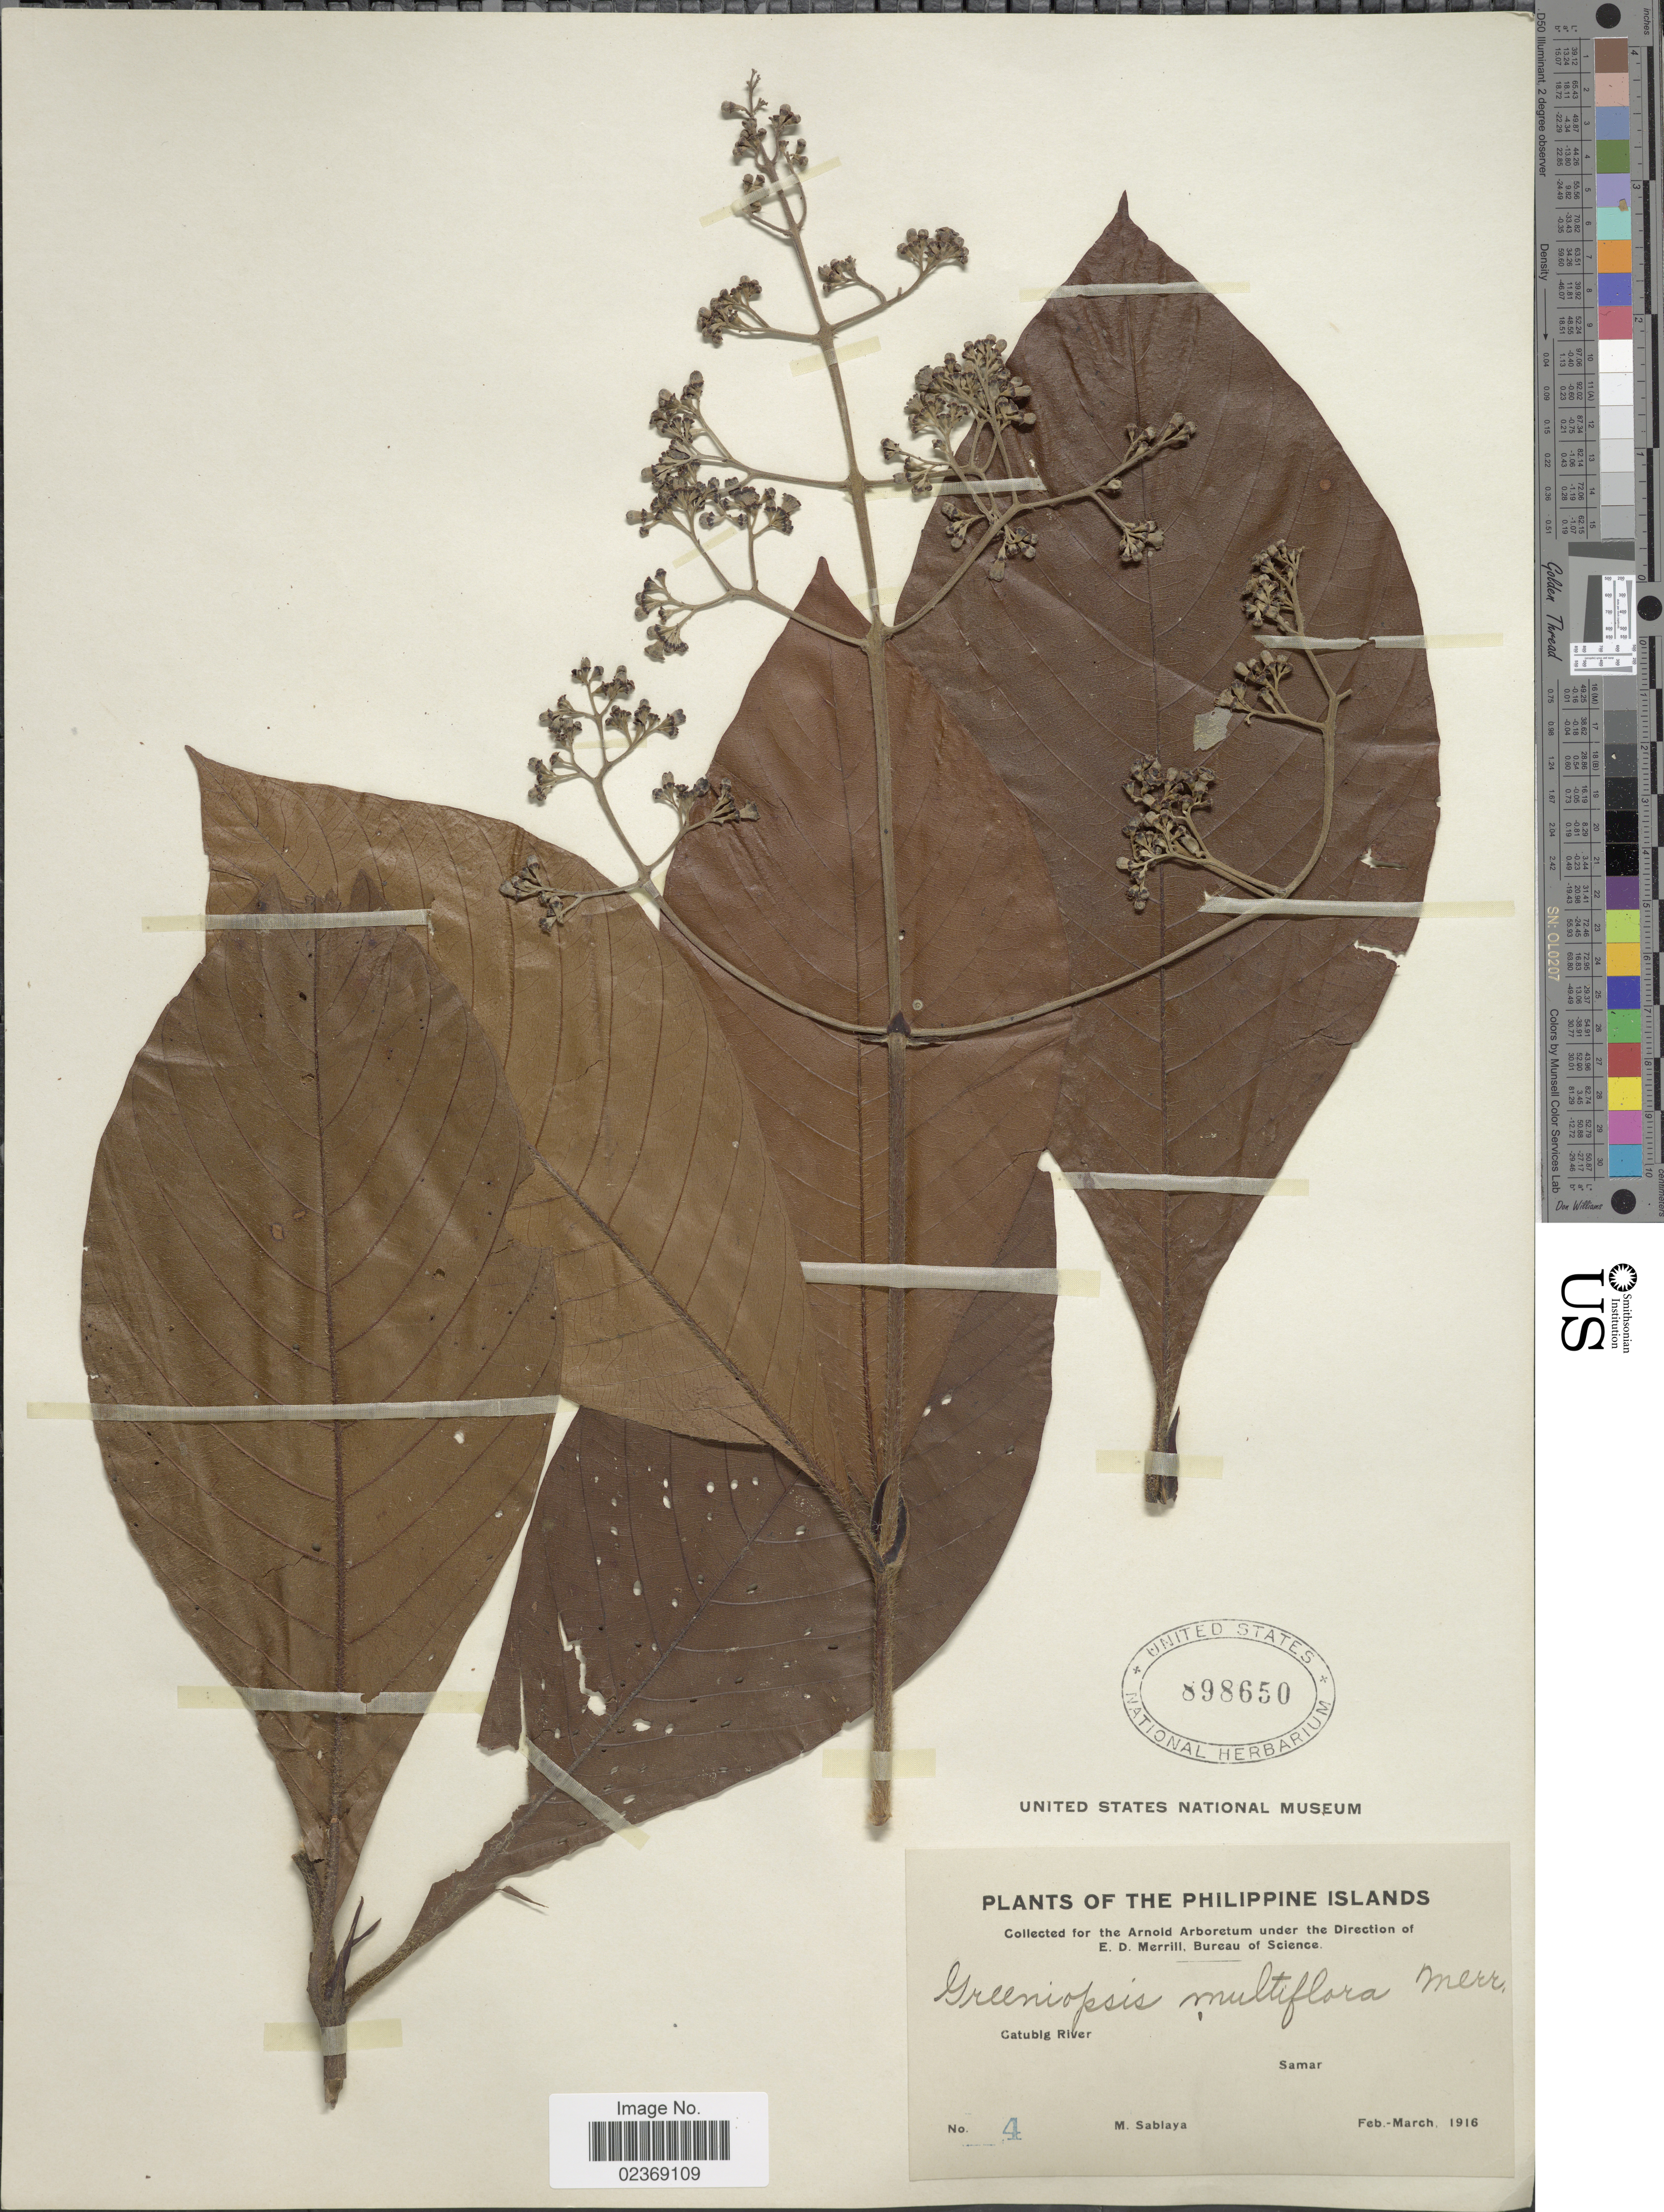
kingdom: Plantae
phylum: Tracheophyta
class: Magnoliopsida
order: Gentianales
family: Rubiaceae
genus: Greeniopsis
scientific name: Greeniopsis multiflora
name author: (Elmer) Merr.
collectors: M. Sablaya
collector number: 4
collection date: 1916-02/1916-03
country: Philippines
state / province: Eastern Visayas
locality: The Philippine Islands, Catubig River, Samar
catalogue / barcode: US 898650